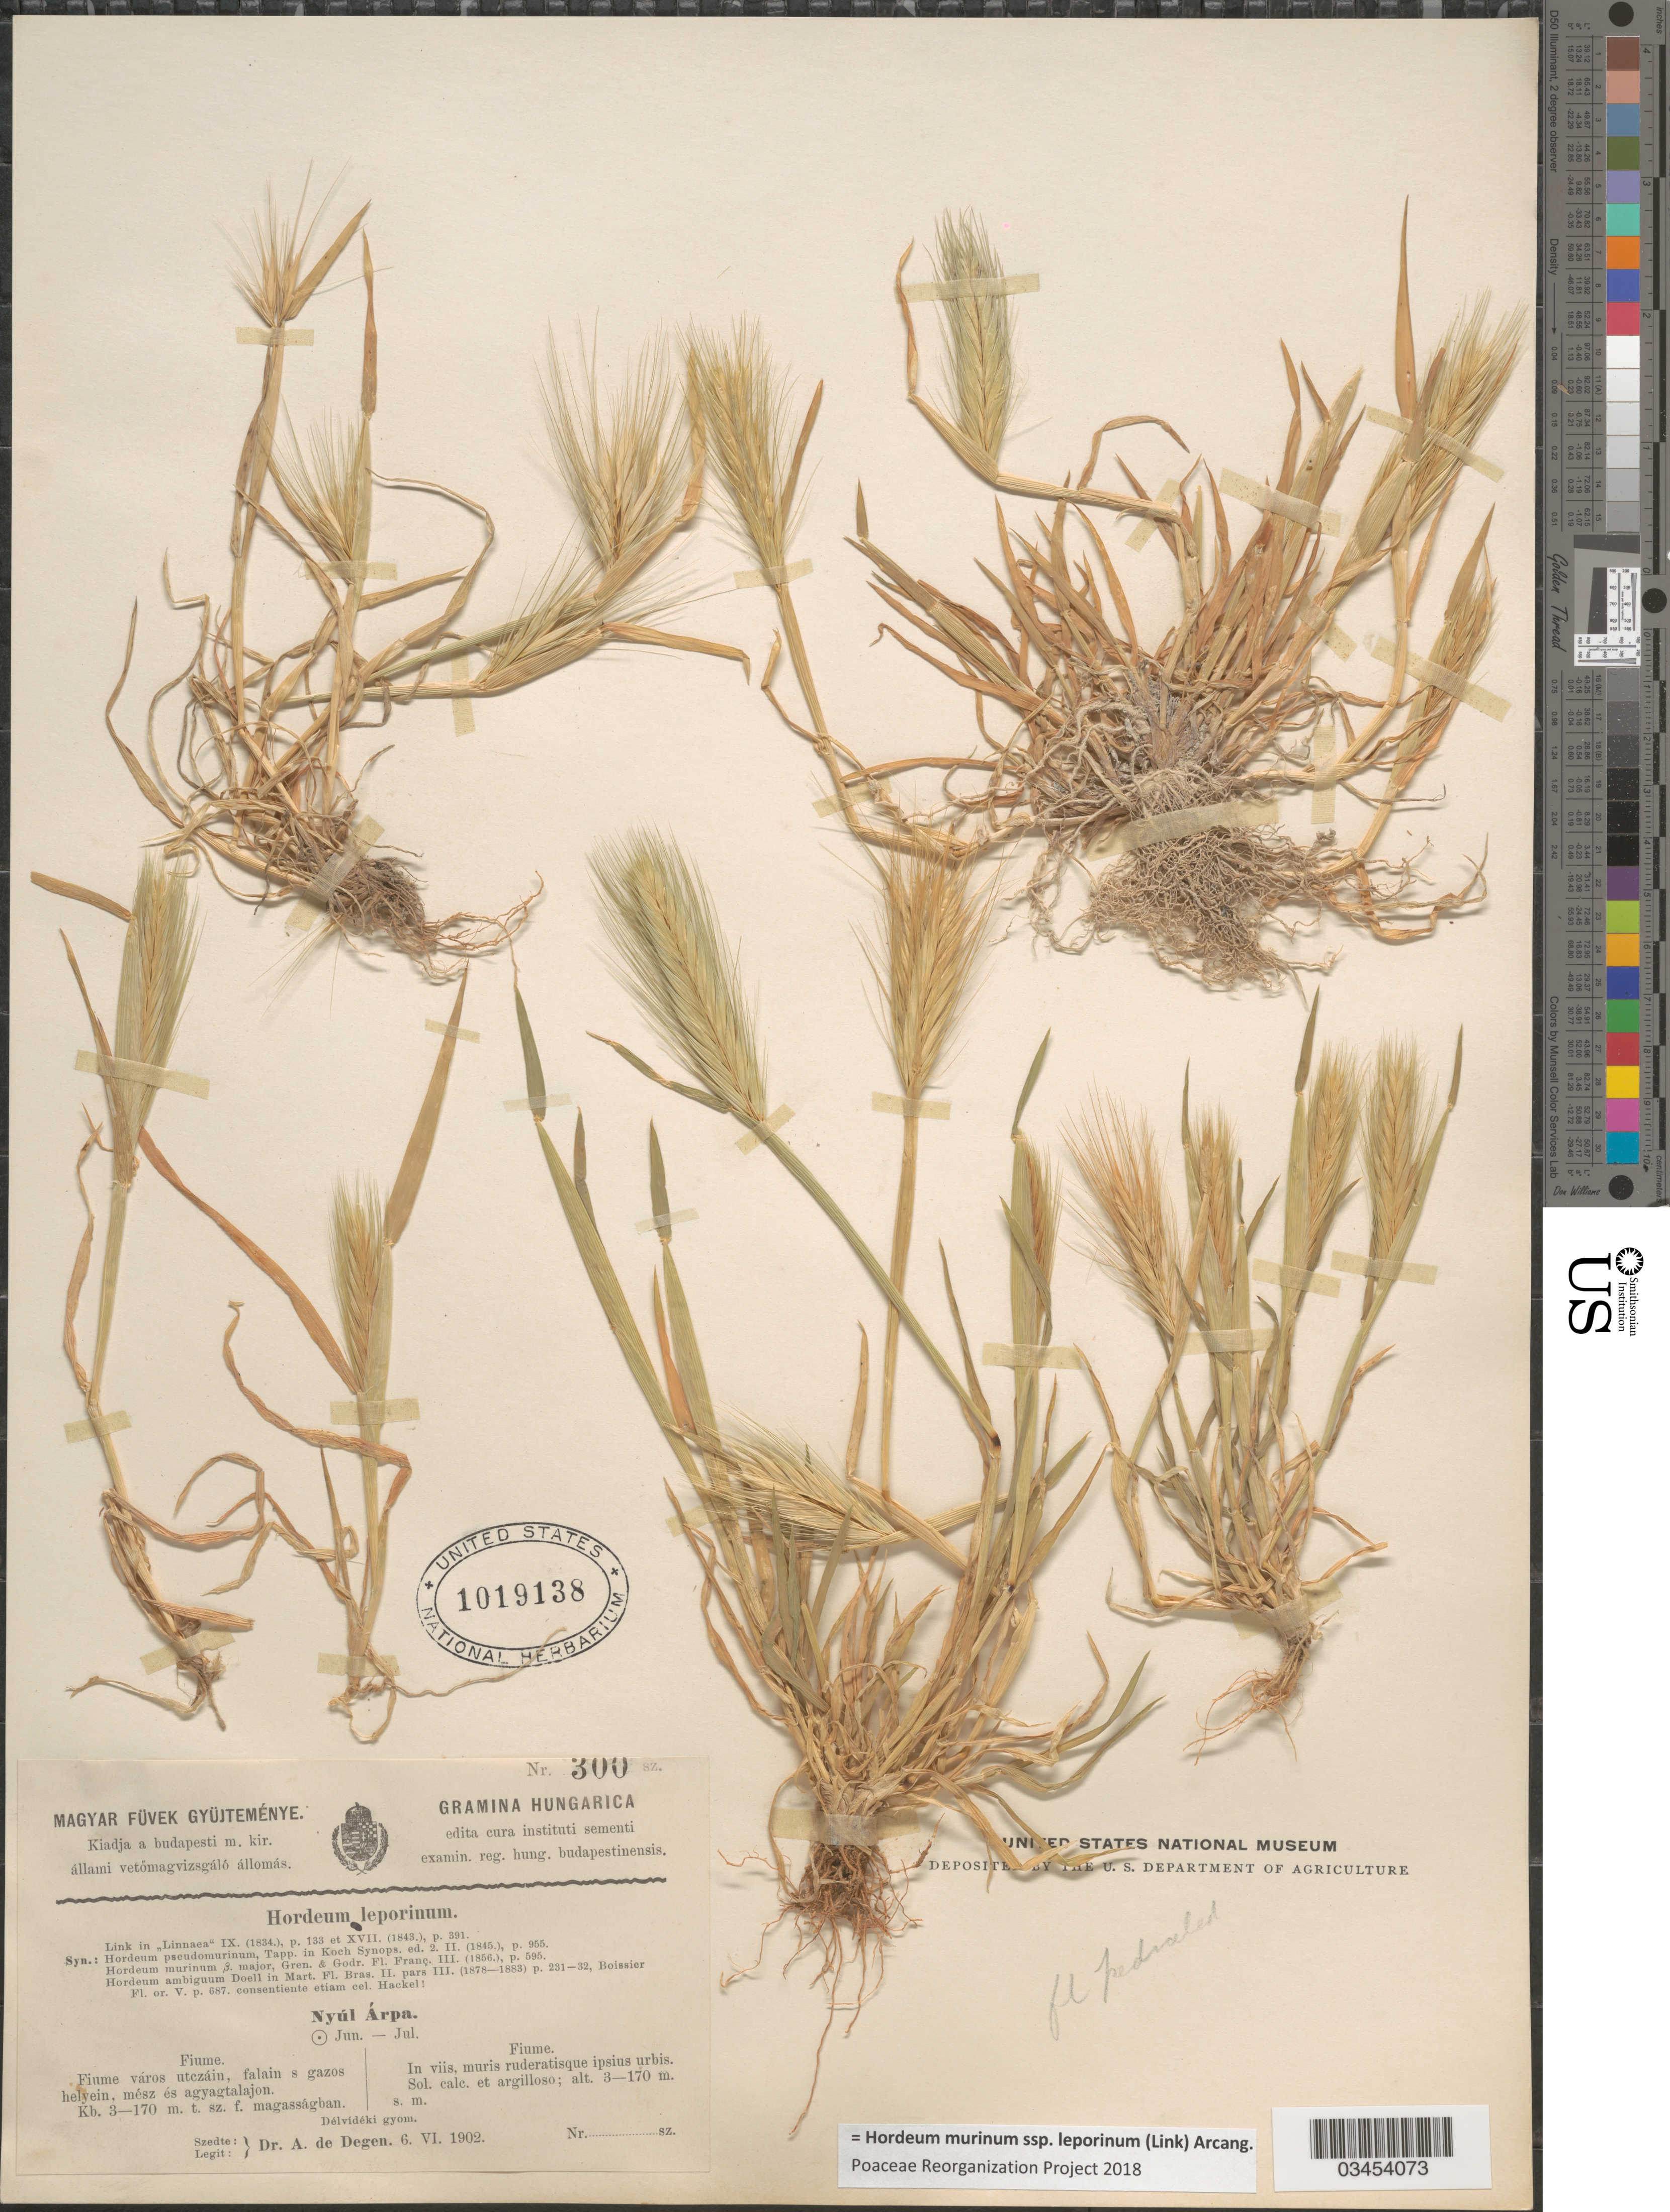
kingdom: Plantae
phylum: Tracheophyta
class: Liliopsida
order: Poales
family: Poaceae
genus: Hordeum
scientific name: Hordeum murinum subsp. leporinum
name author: (Link) Arcang.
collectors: A. Degen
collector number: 300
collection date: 1902-06-06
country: Hungary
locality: Hungarica. Fiume. In viis, muris ruderastique ipsius urbis. Sol. calc. et argilloso.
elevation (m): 3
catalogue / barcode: US 1019138